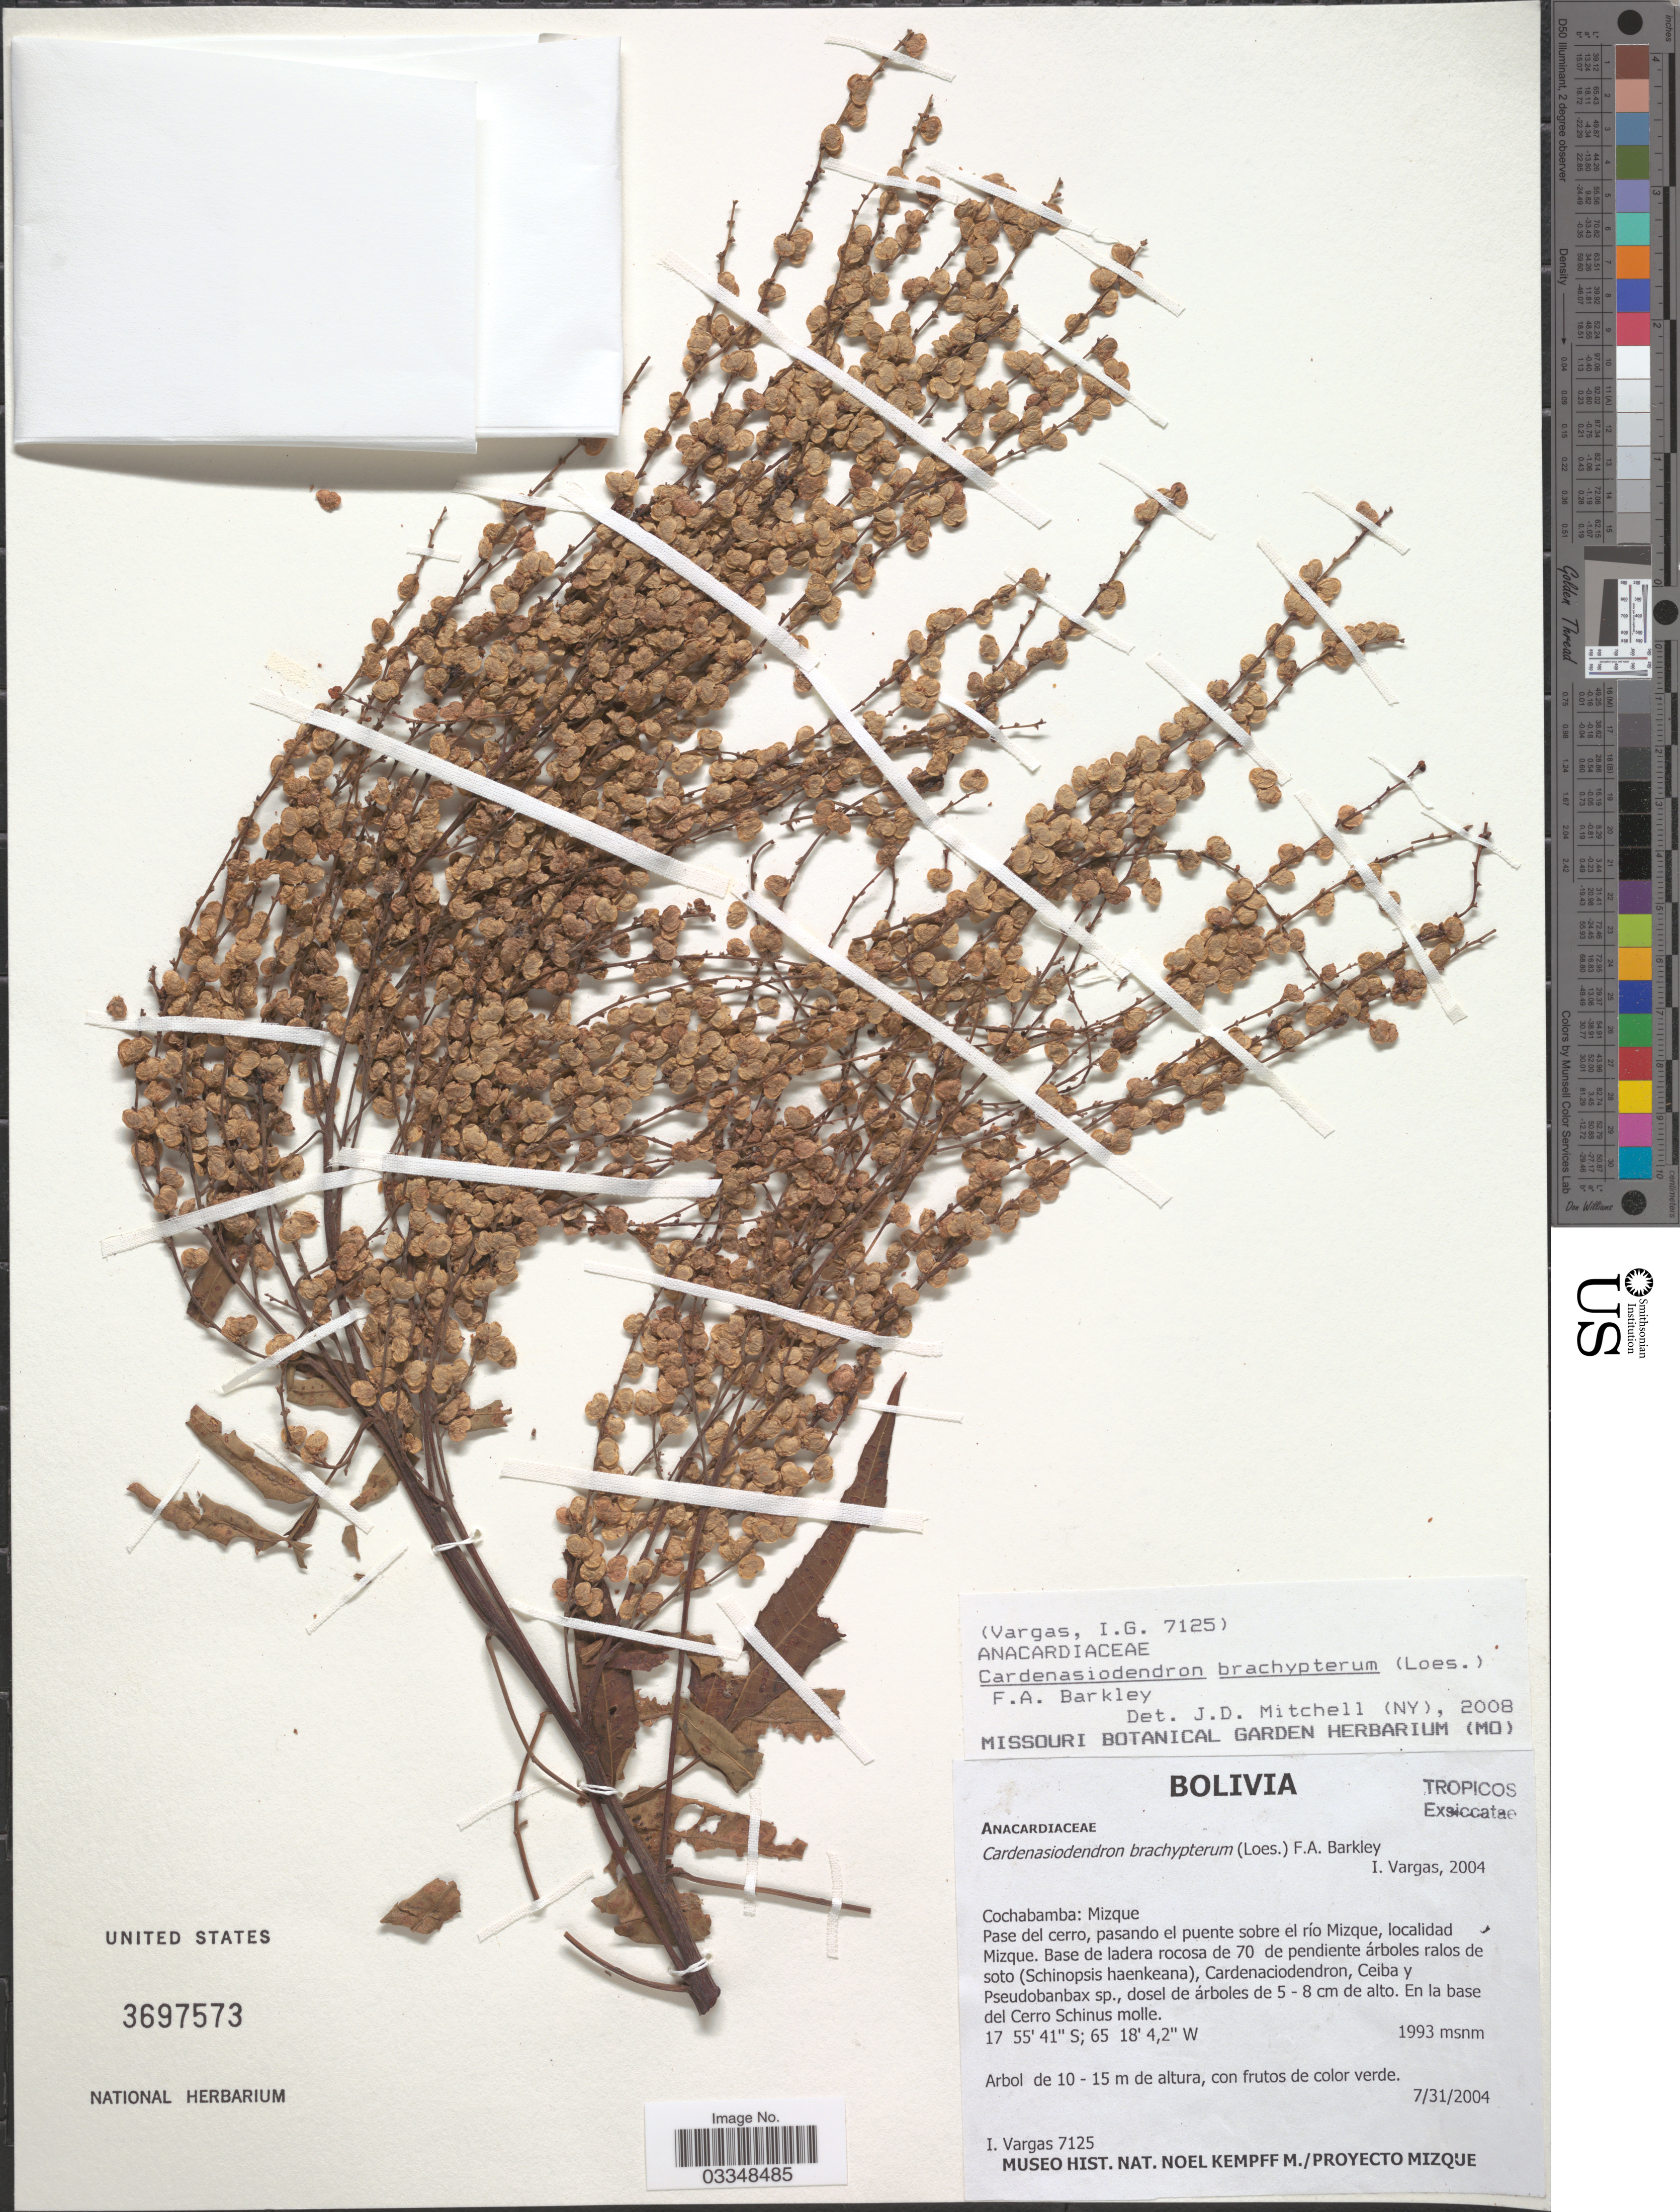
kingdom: Plantae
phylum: Tracheophyta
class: Magnoliopsida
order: Sapindales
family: Anacardiaceae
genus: Cardenasiodendron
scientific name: Cardenasiodendron brachypterum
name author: (Loes.) F.A. Barkley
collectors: I. Vargas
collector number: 7125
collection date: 2004-07-31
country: Bolivia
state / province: Cochabamba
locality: Mizque. Pase del cerro, pasando el puente sobre el río Mizque.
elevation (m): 1993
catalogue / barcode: US 3697573